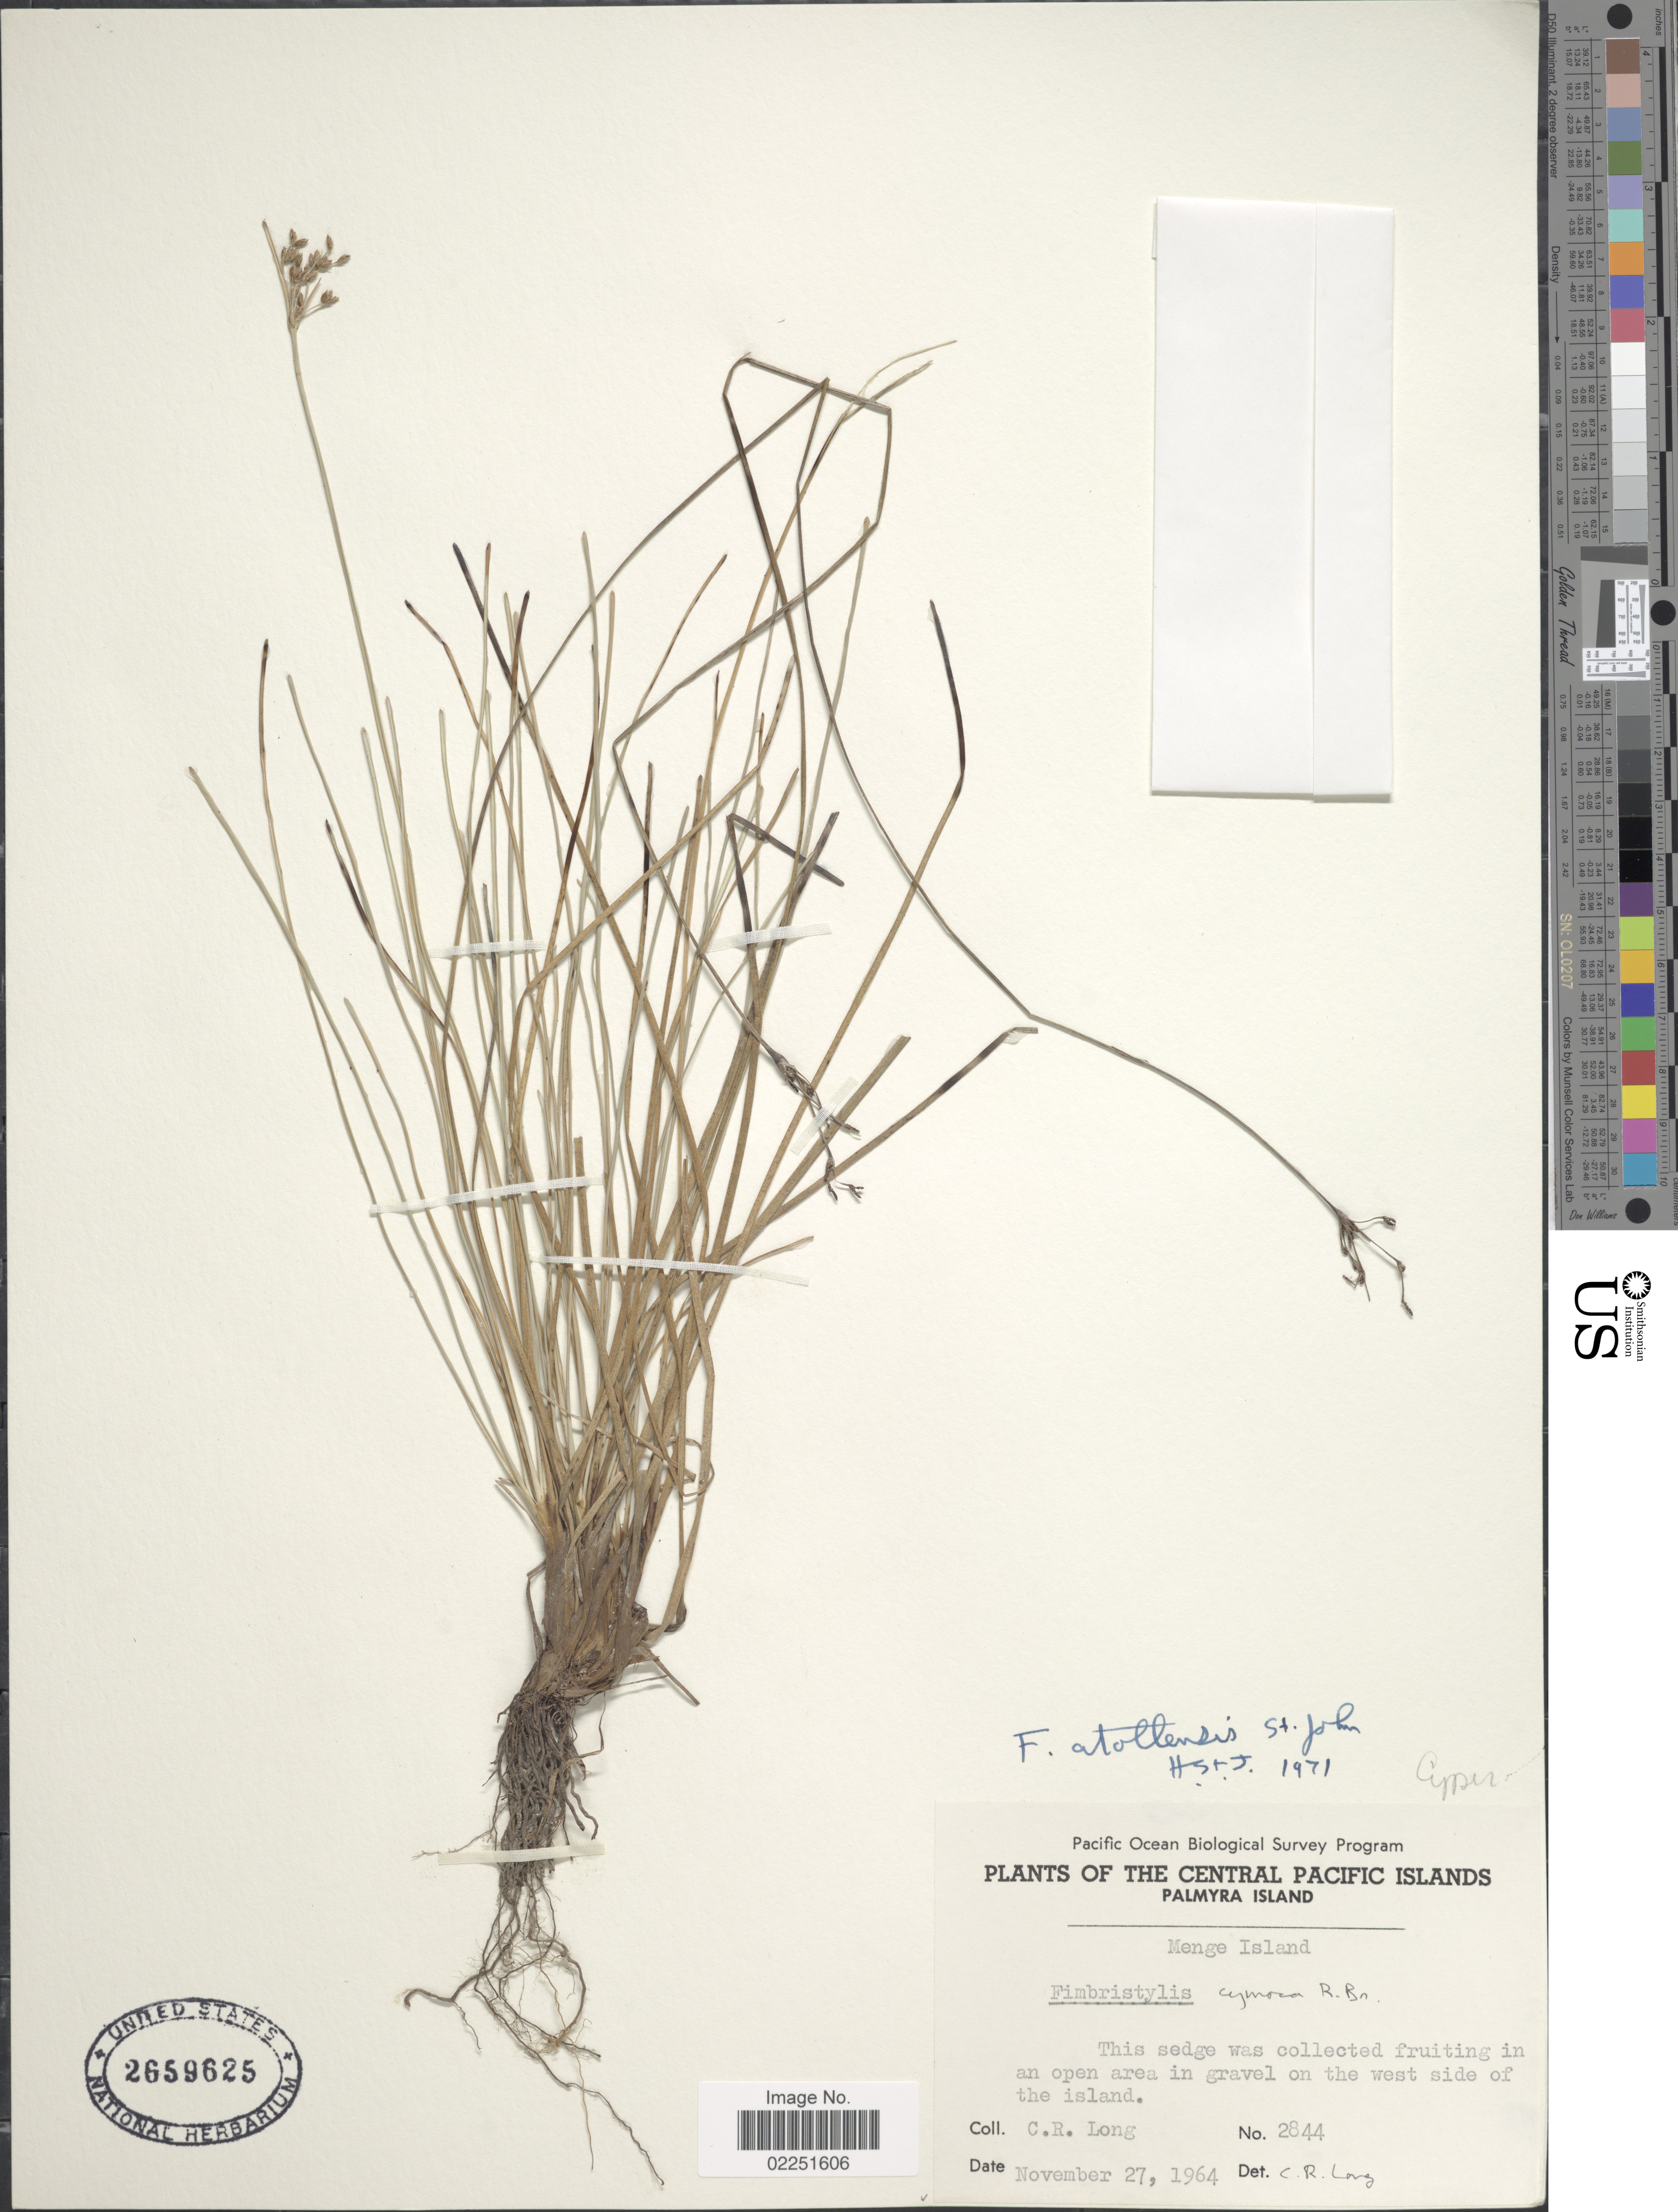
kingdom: Plantae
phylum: Tracheophyta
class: Liliopsida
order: Poales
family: Cyperaceae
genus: Fimbristylis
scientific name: Fimbristylis cymosa subsp. spathacea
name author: (Roth) T. Koyama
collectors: C. R. Long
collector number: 2844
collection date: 1964-11-27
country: U.S. Administered Pacific Islands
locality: Central Pacific Islands, Palmyra Island, Menge Island, in gravel on west side of the island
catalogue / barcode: US 2659625